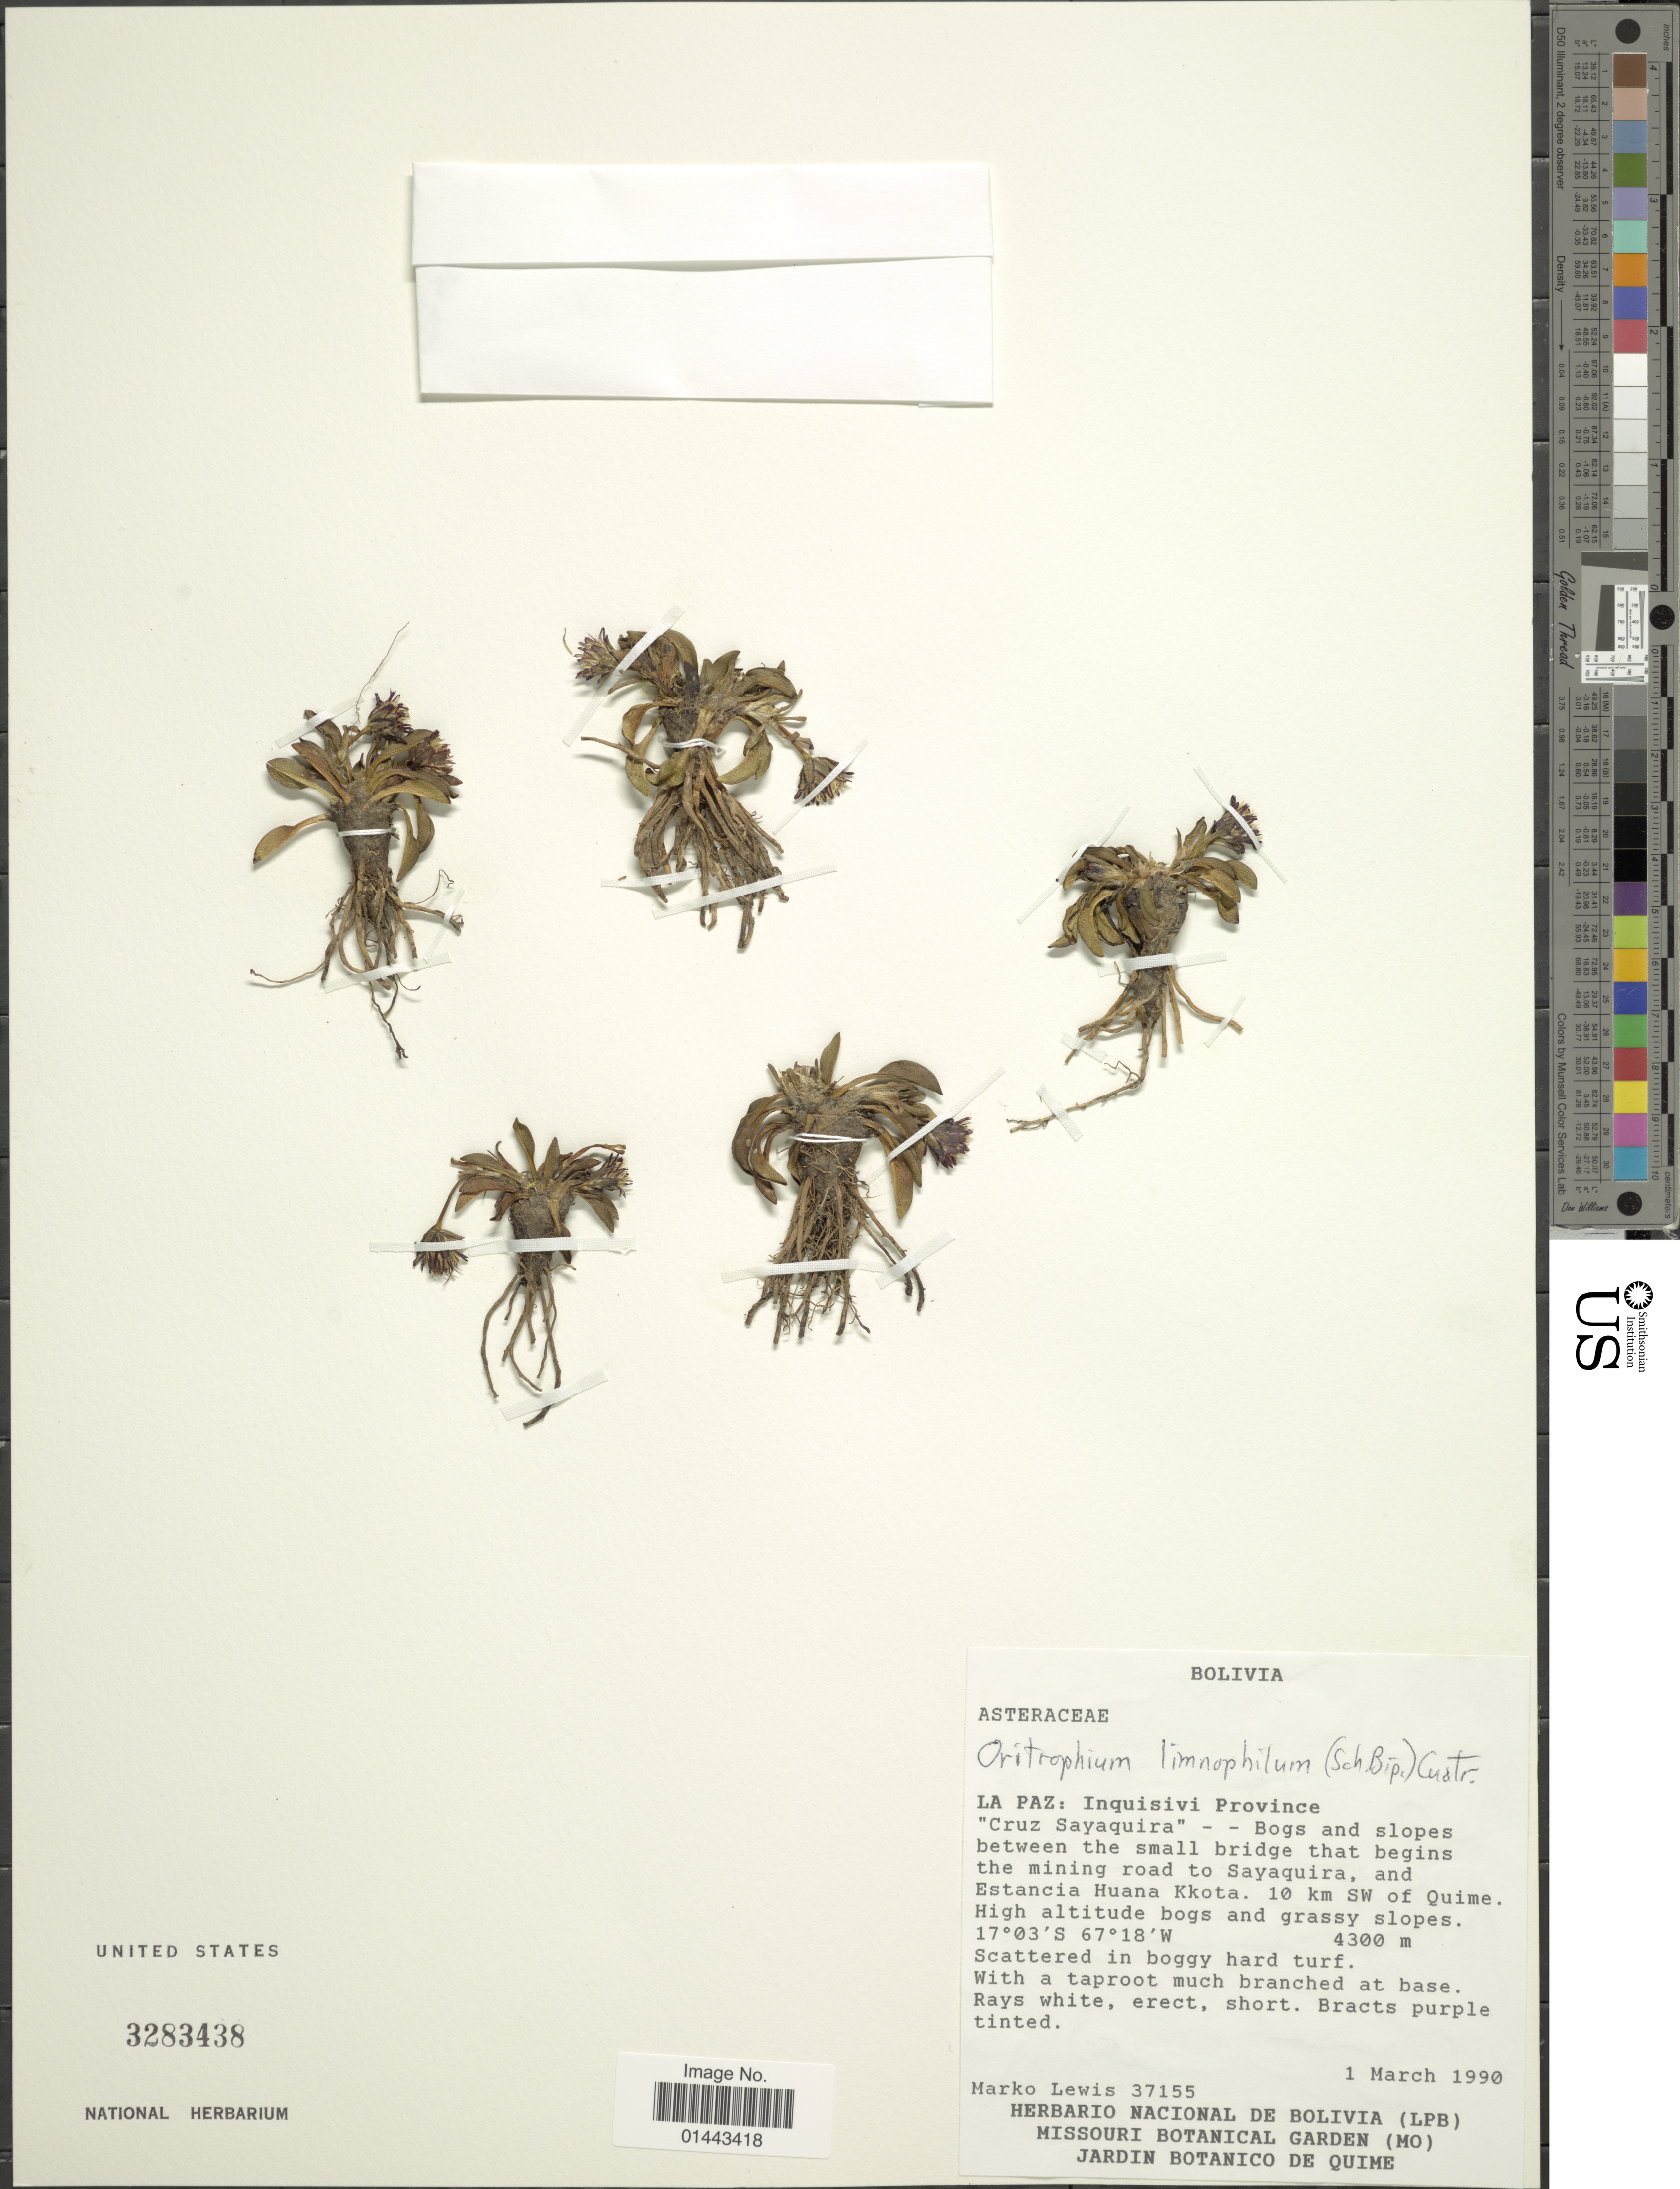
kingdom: Plantae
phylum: Tracheophyta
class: Magnoliopsida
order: Asterales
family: Asteraceae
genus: Oritrophium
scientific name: Oritrophium limnophilum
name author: (Sch. Bip.) Cuatrec.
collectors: M. A. Lewis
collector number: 37155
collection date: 1990-03-01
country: Bolivia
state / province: La Paz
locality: Inquisivi Province, "Cruz Sayaquira"-Bogs and slopes between the small bridge that begins the mining road to Sayaquira, and Estancia Huana Kkota, 10 km SW of Quime.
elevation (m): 4300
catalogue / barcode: US 3283438